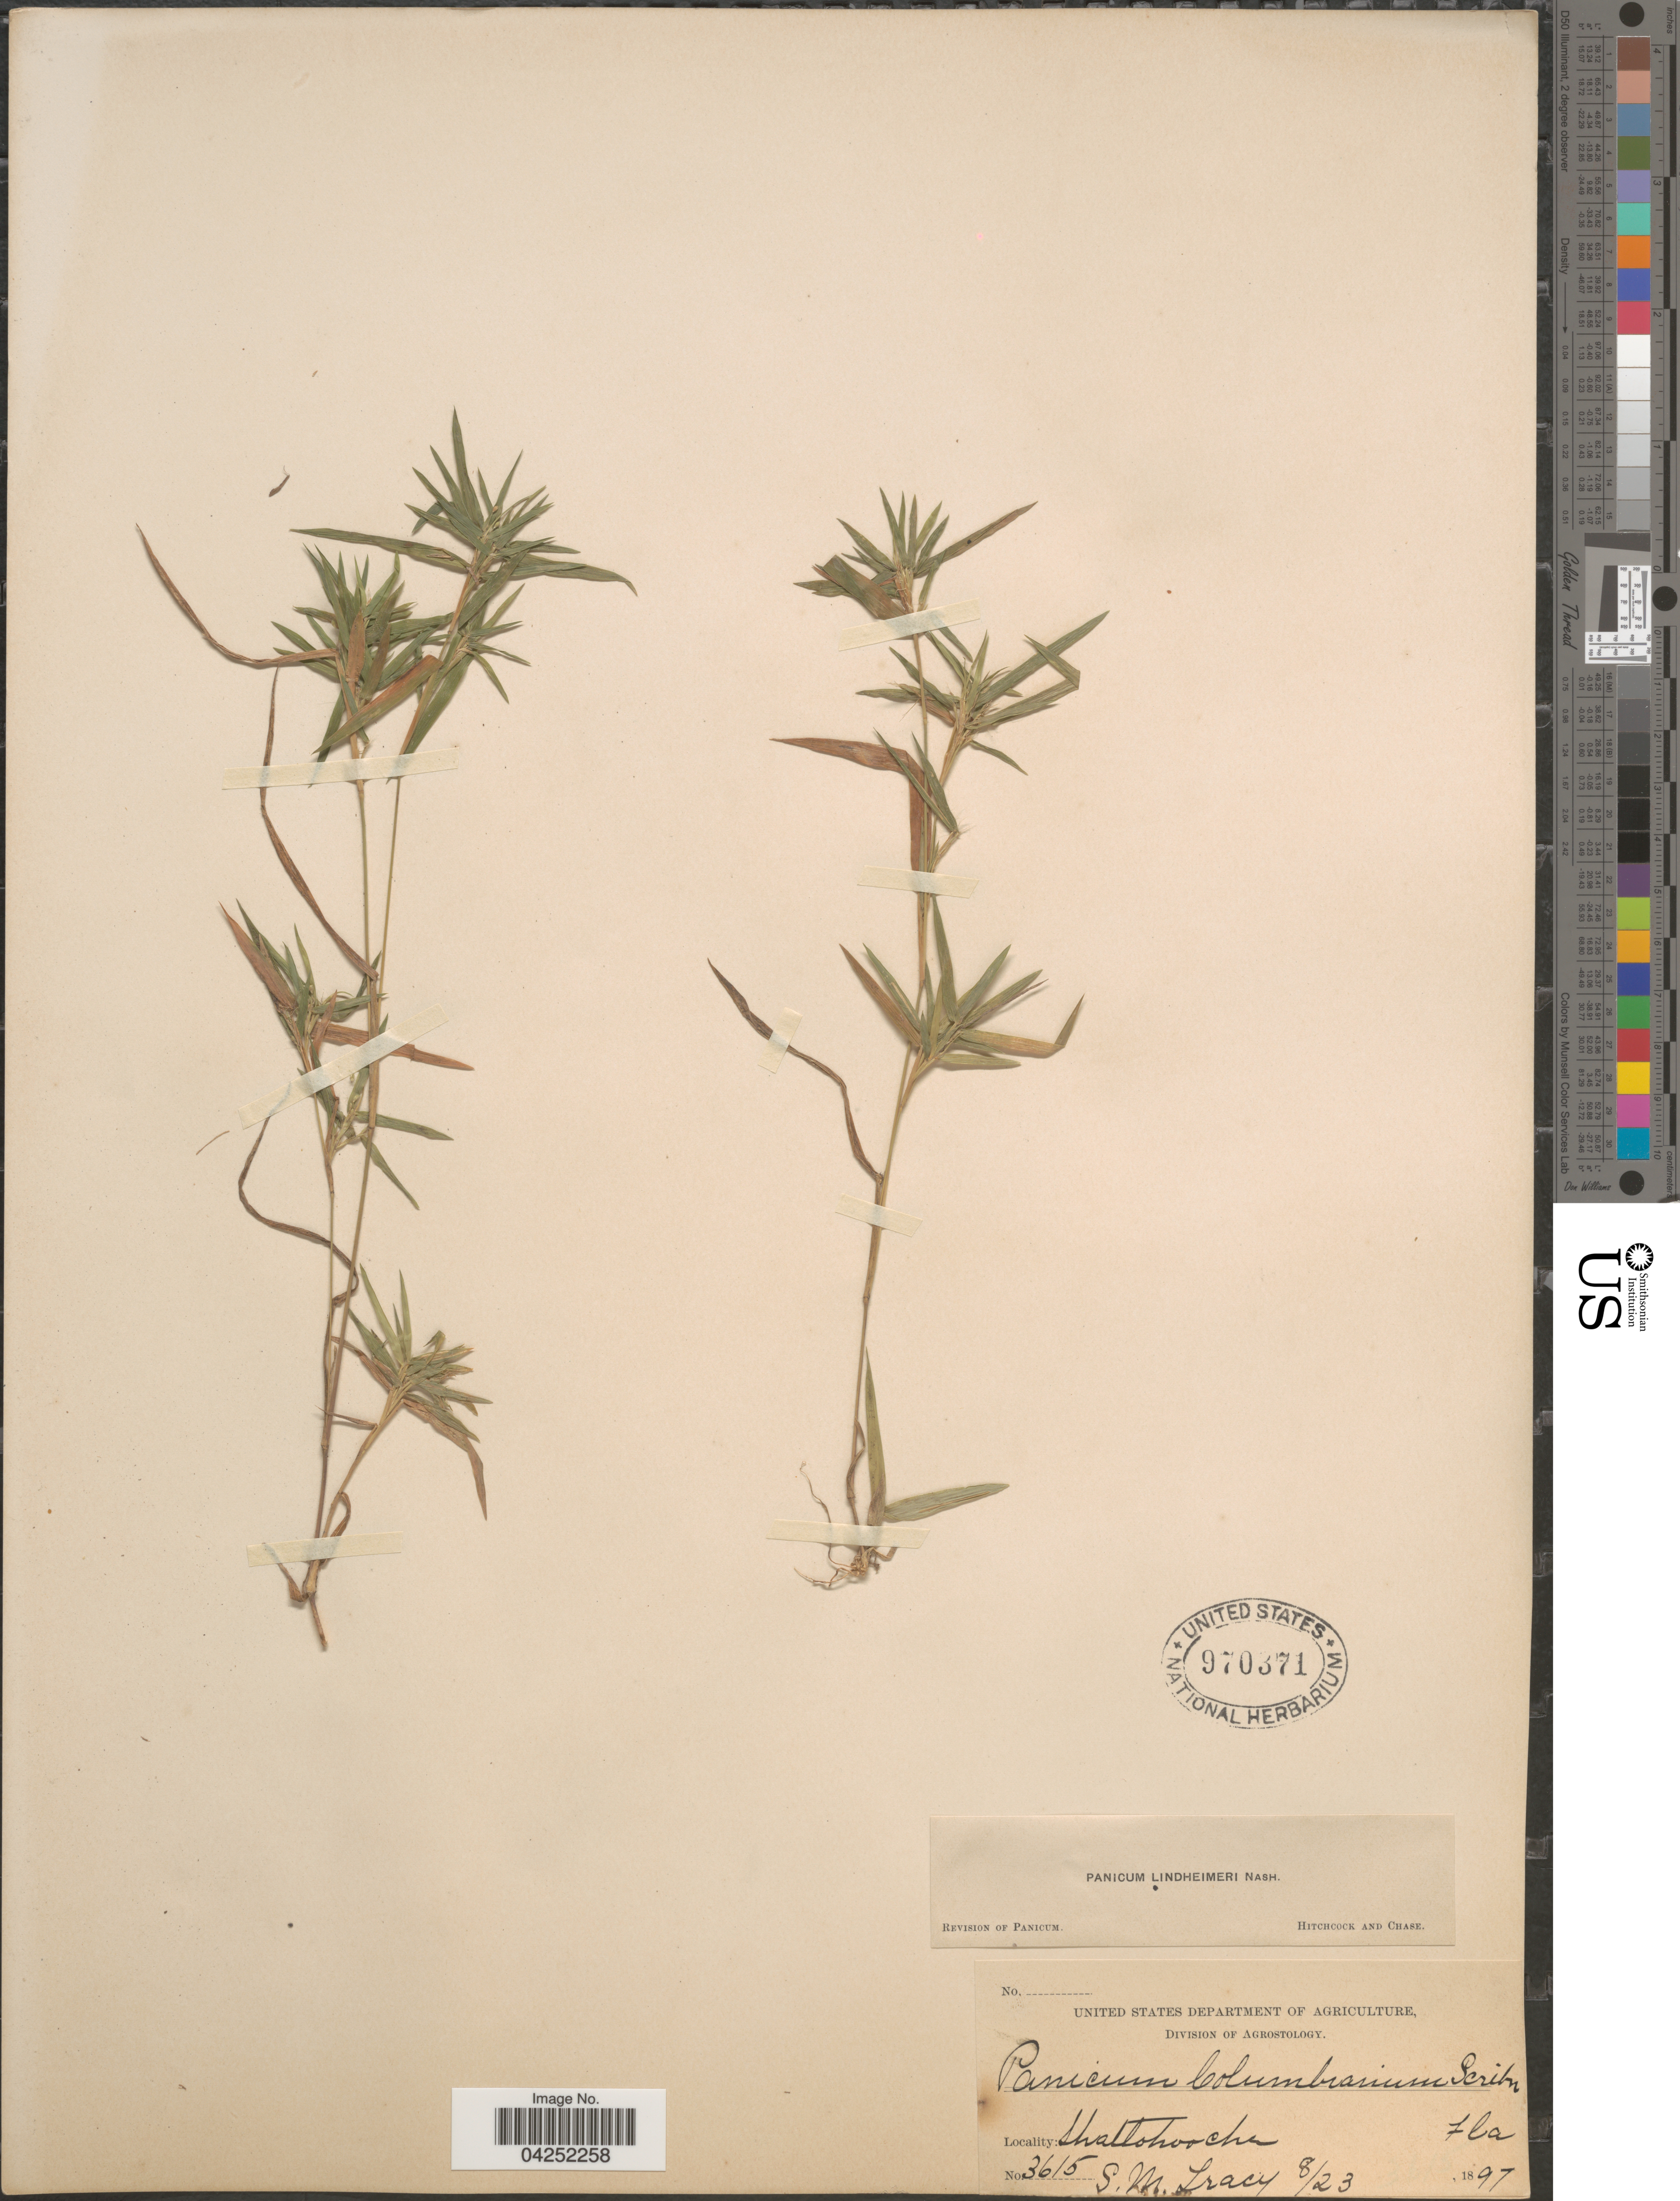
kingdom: Plantae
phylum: Tracheophyta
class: Liliopsida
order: Poales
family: Poaceae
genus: Dichanthelium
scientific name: Dichanthelium acuminatum var. lindheimeri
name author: (Nash) Gould & C.A. Clark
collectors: S. M. Tracy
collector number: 3615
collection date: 1897-08-23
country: United States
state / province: Florida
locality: Chattohoochee.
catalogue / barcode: US 970371